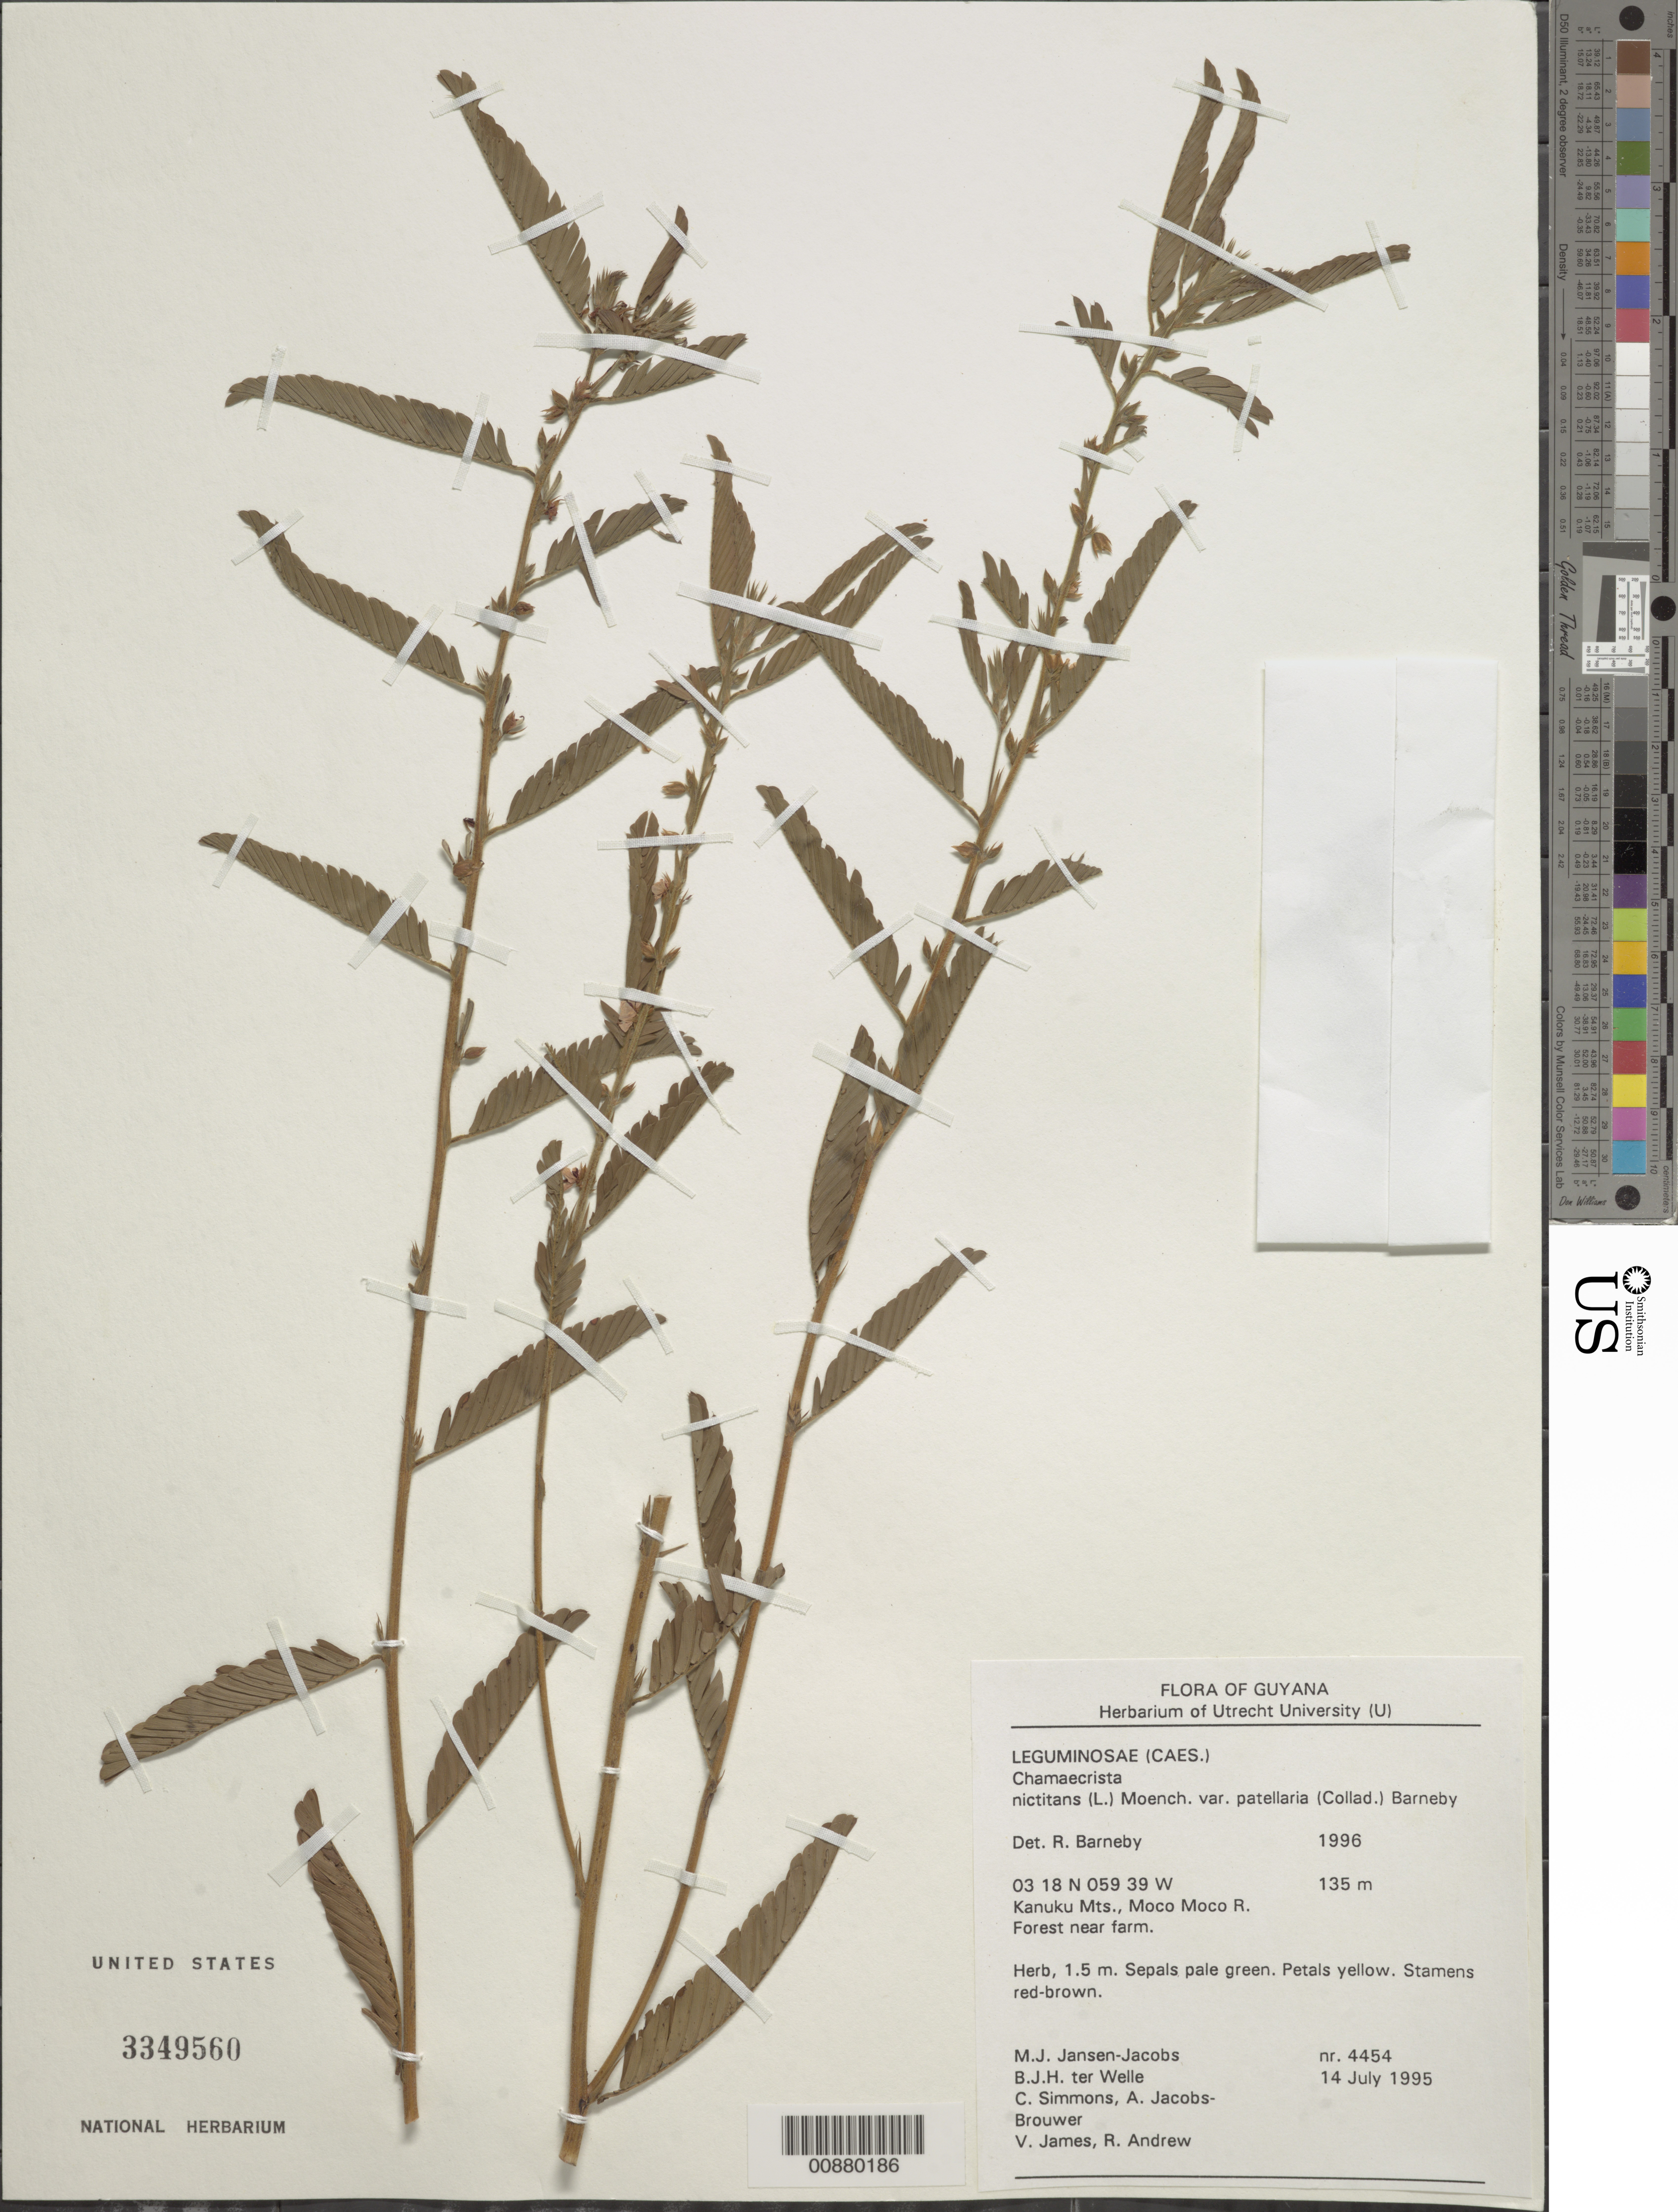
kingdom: Plantae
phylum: Tracheophyta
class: Magnoliopsida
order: Fabales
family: Fabaceae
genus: Chamaecrista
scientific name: Chamaecrista patellaria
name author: (Collad.) Greene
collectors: M. J. Jansen-Jacobs, B. Welle, C. Simmons, A. Jacobs-Brouwer, V. James & R. Andrew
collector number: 4454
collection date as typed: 14-Jul-95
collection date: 1995-07-14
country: Guyana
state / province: U. Takutu-U. Essequibo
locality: Moco Moco River, Kanuku Mts.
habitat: Forest near farm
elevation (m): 135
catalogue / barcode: US 3349560